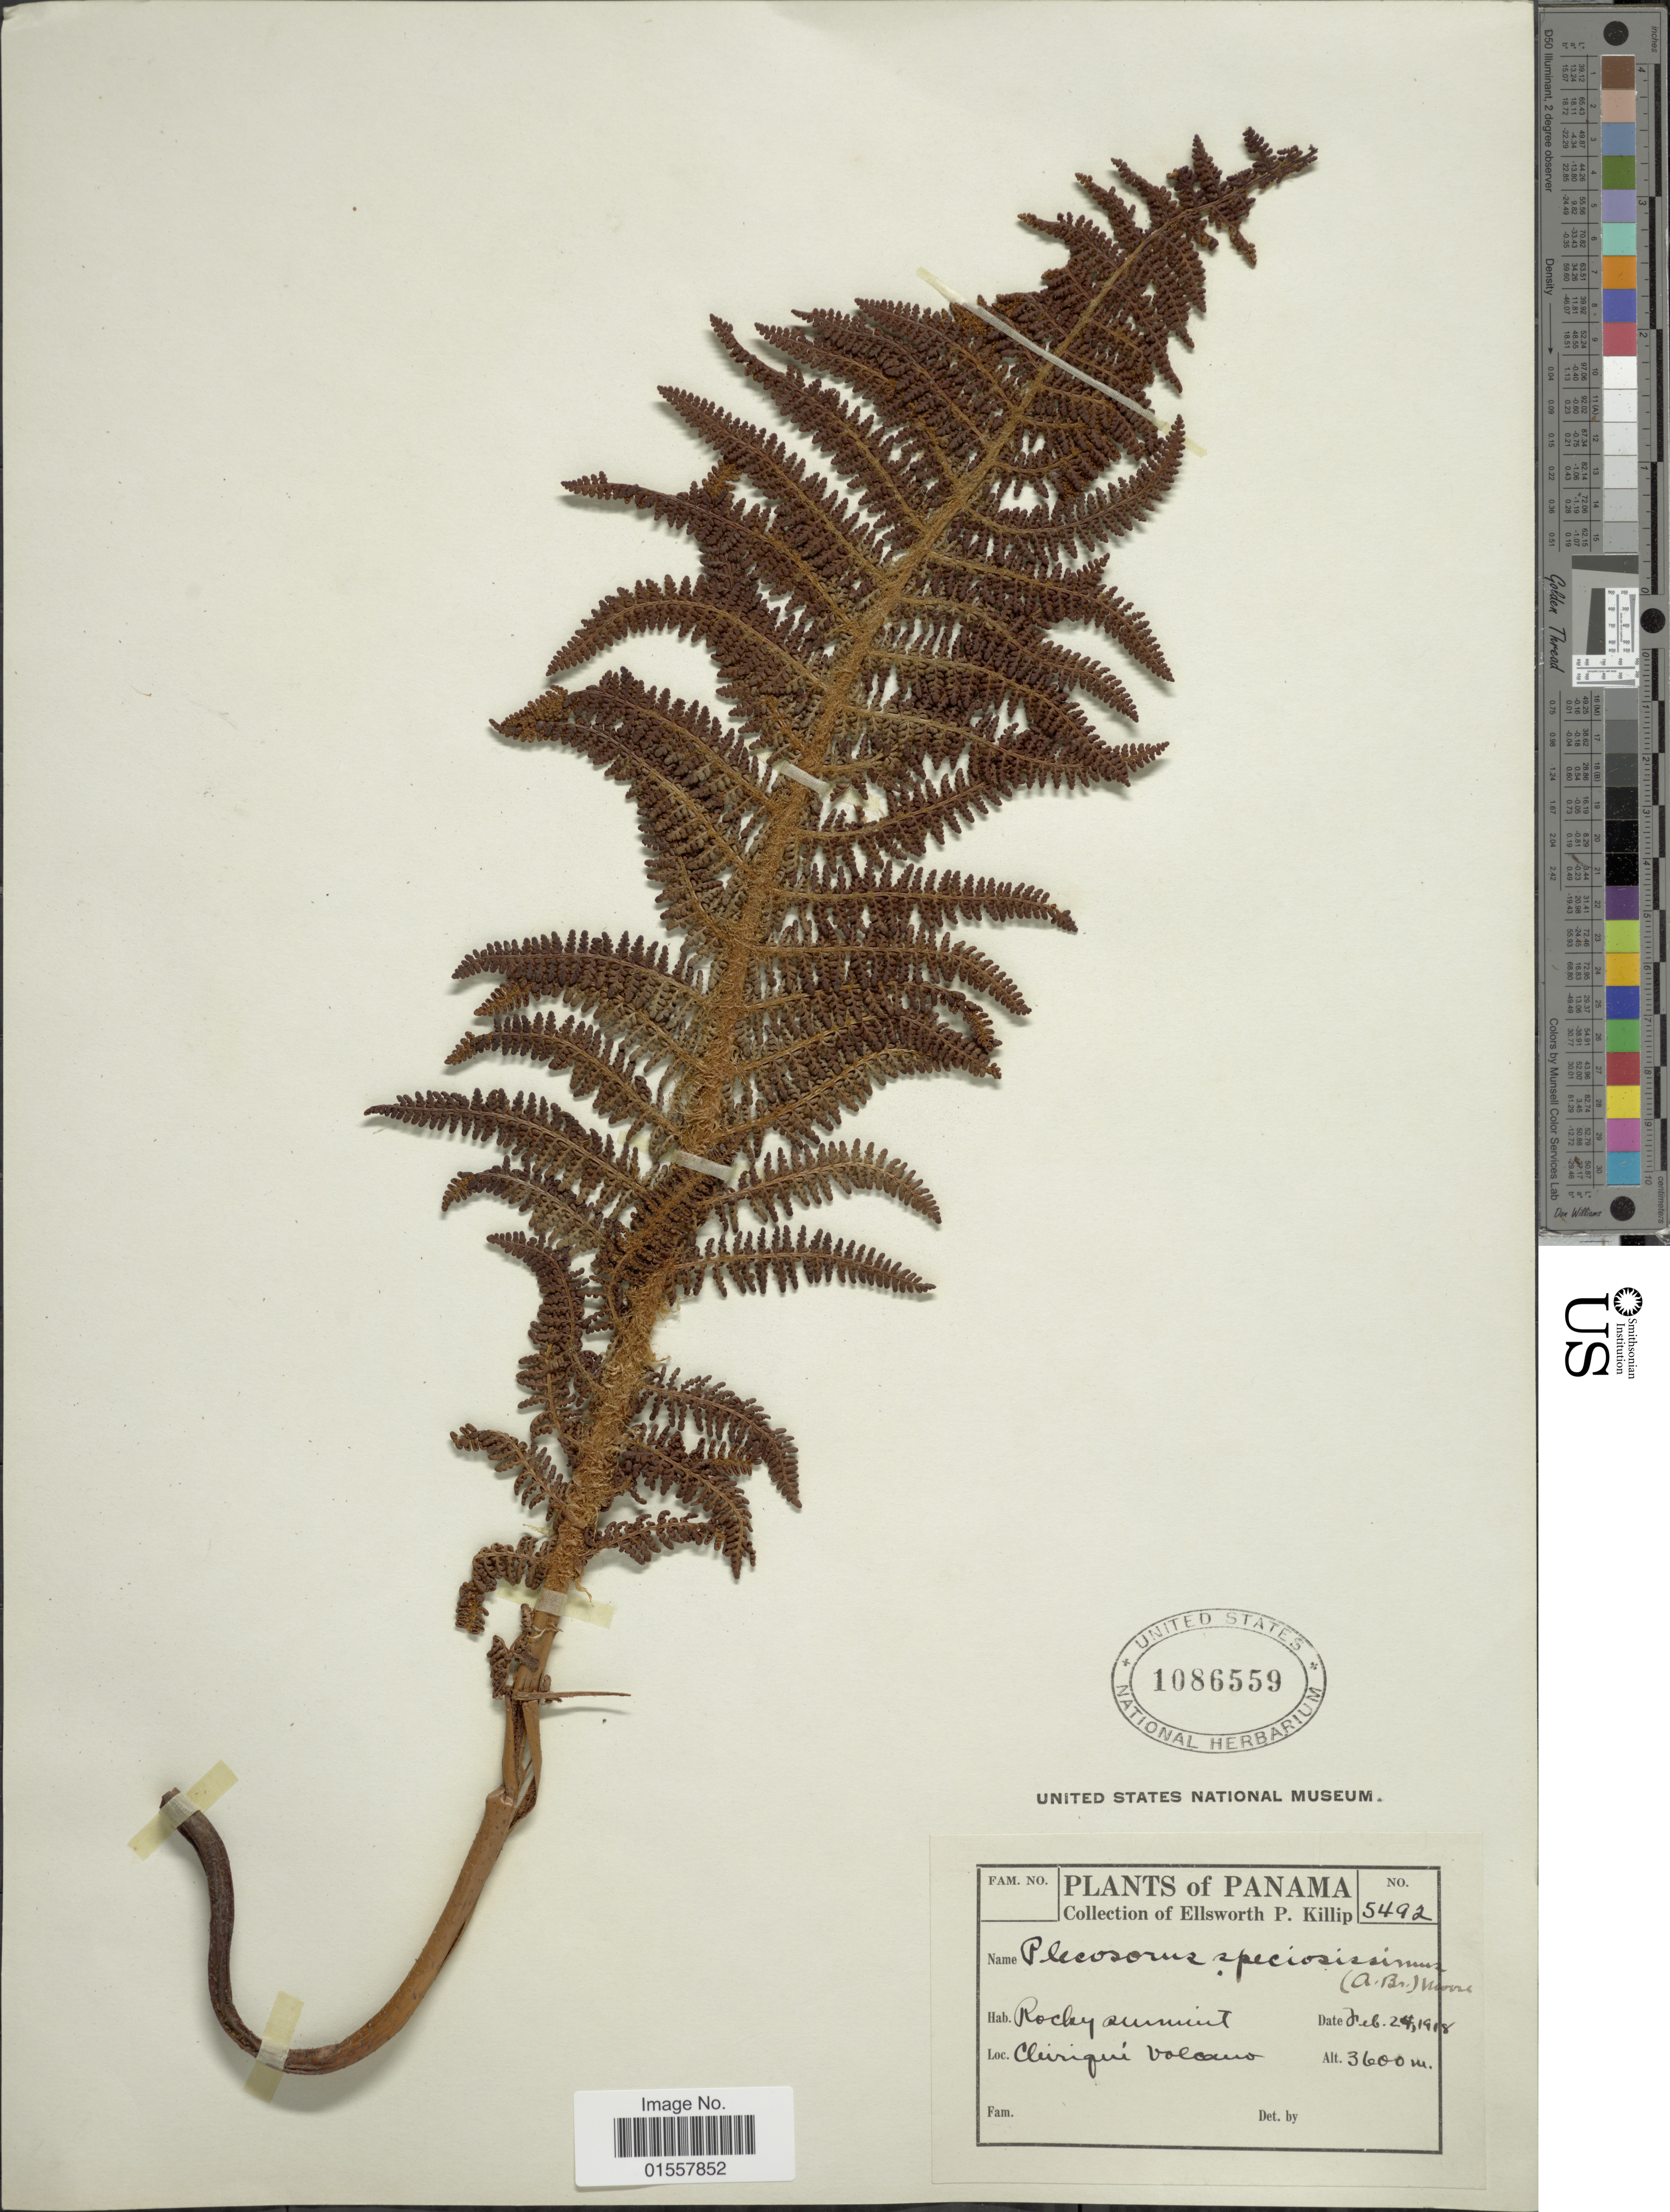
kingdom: Plantae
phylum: Tracheophyta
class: Polypodiopsida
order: Polypodiales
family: Dryopteridaceae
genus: Polystichum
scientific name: Polystichum speciosissimum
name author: (A. Braun ex Kunze) Copel.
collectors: E. P. Killip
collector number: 5492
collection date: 1918-02-24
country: Panama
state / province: Chiriqui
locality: Chiriqui Volcano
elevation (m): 3600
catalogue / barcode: US 1086559